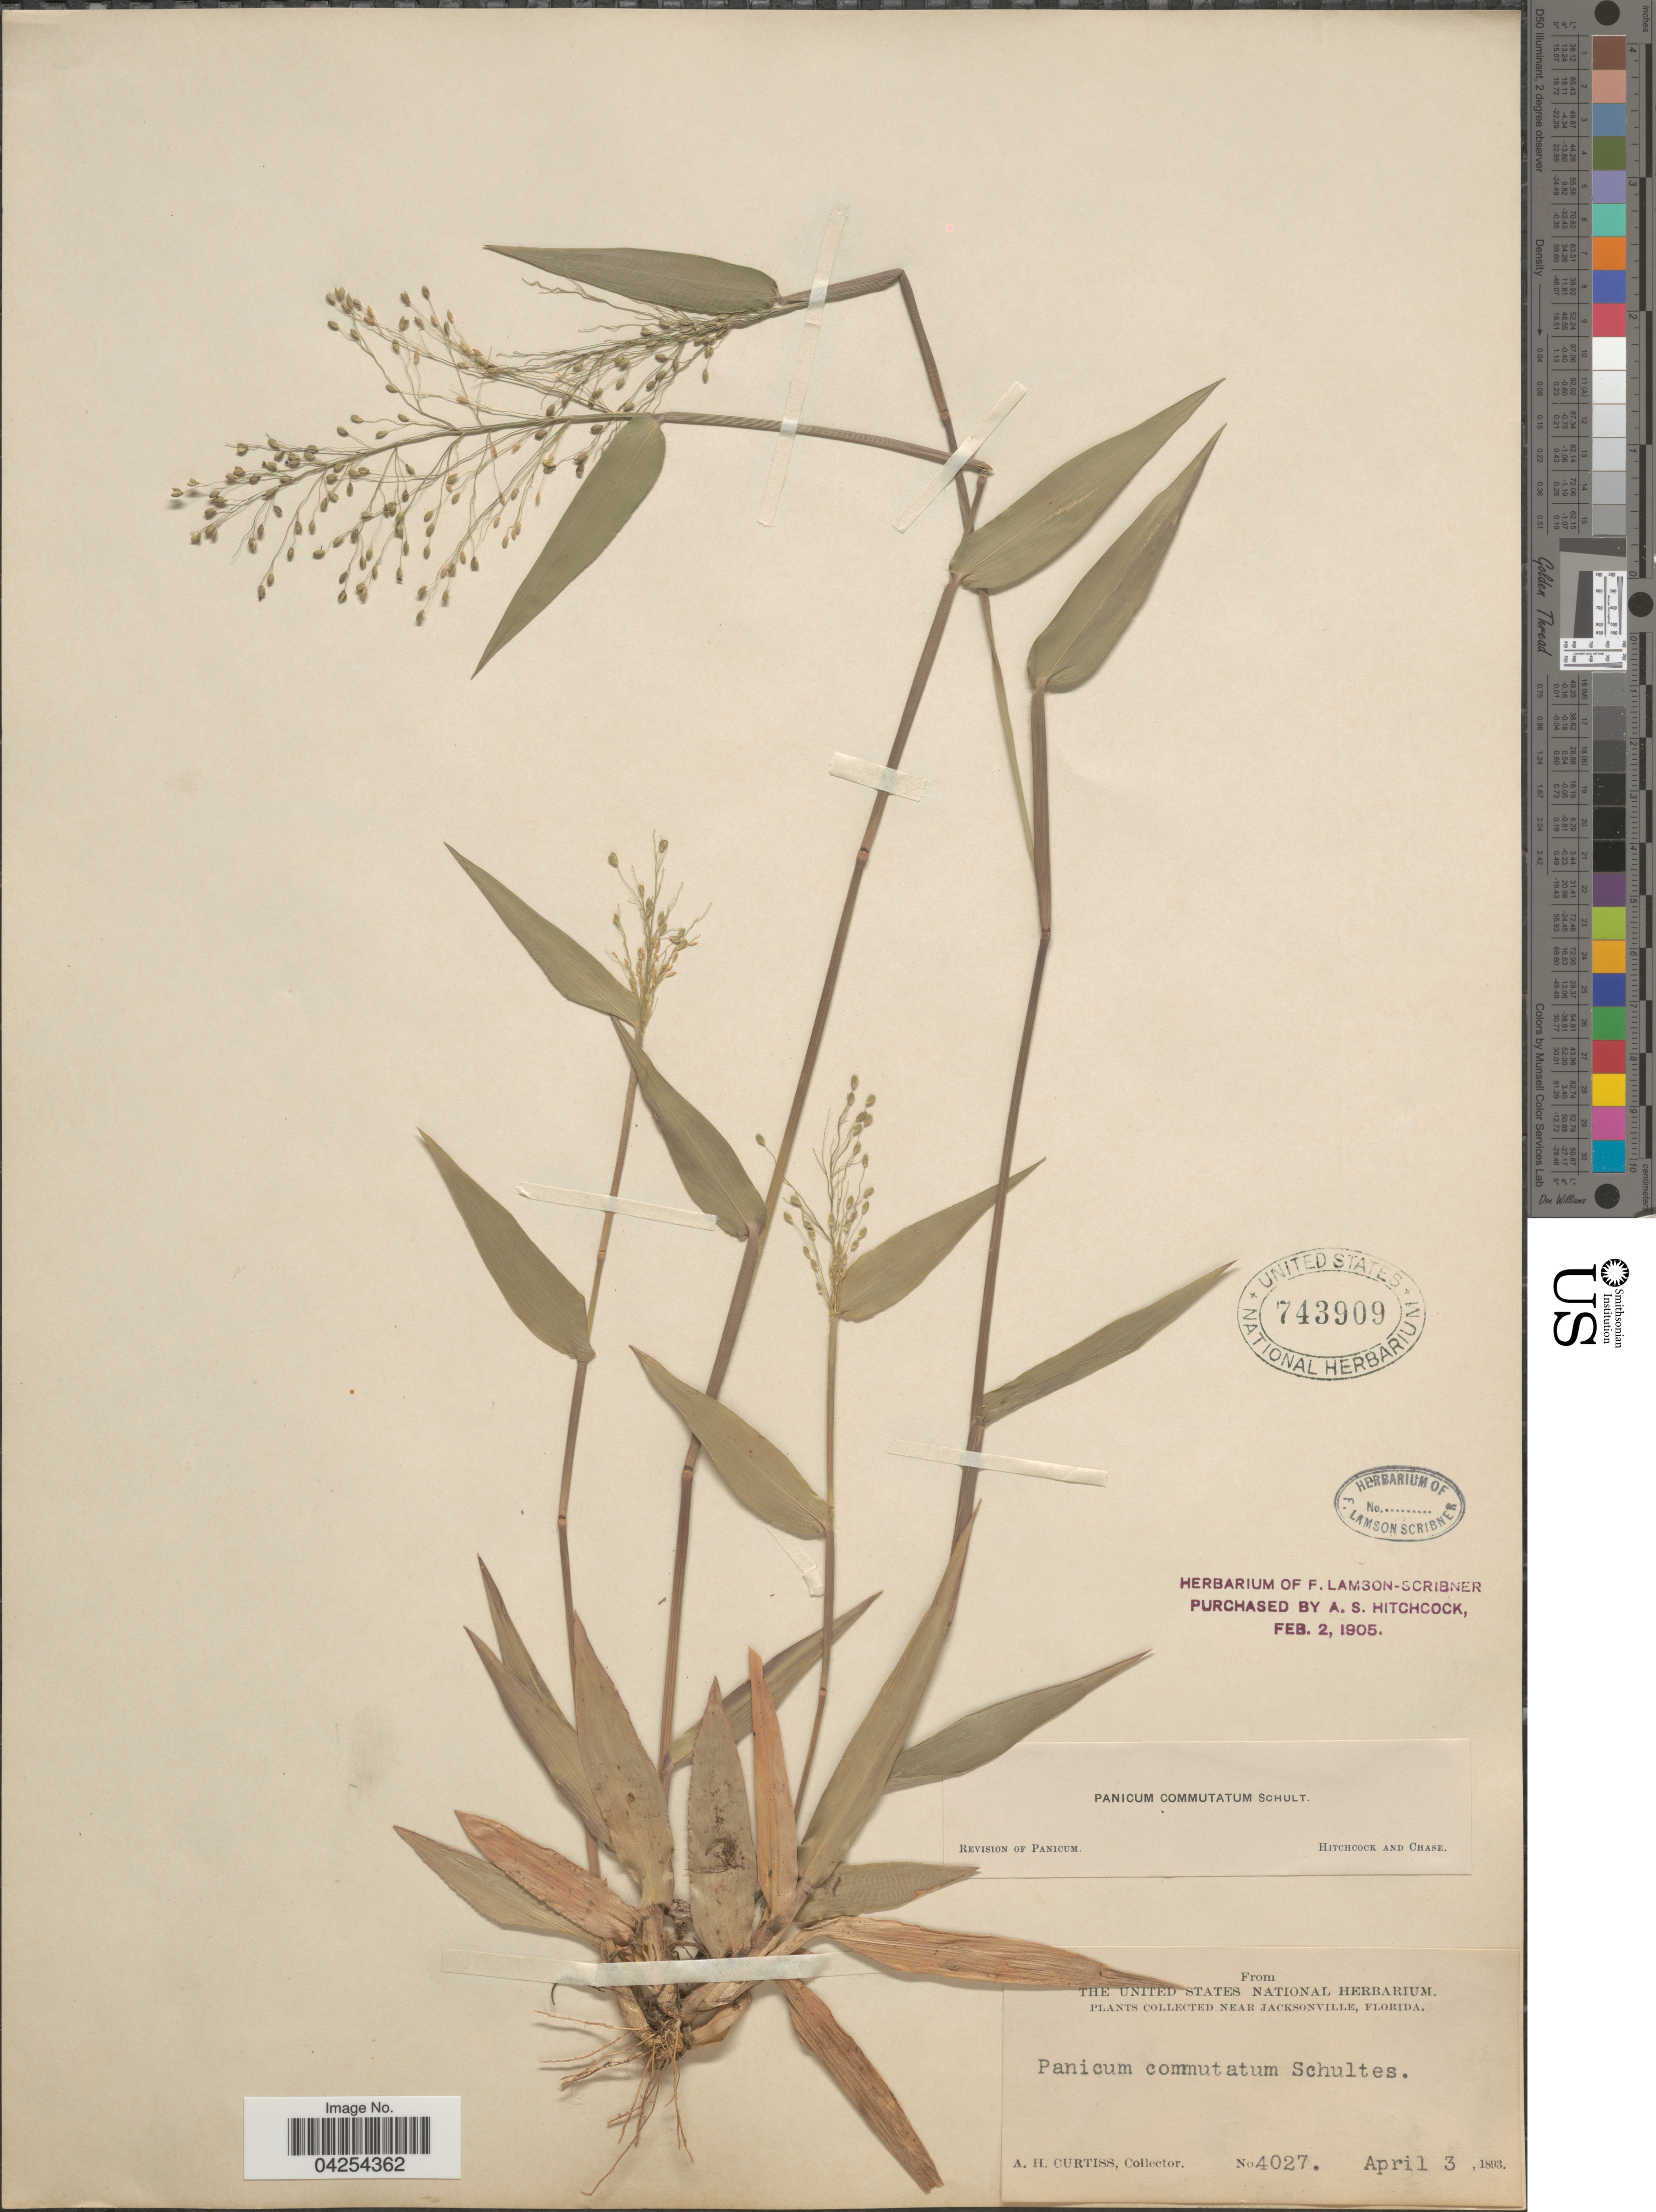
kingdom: Plantae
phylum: Tracheophyta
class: Liliopsida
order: Poales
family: Poaceae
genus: Dichanthelium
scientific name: Dichanthelium commutatum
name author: (Schult.) Gould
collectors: A. H. Curtiss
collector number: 4027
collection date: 1893-04-03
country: United States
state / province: Florida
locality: Near Jacksonville.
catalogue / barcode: US 743909